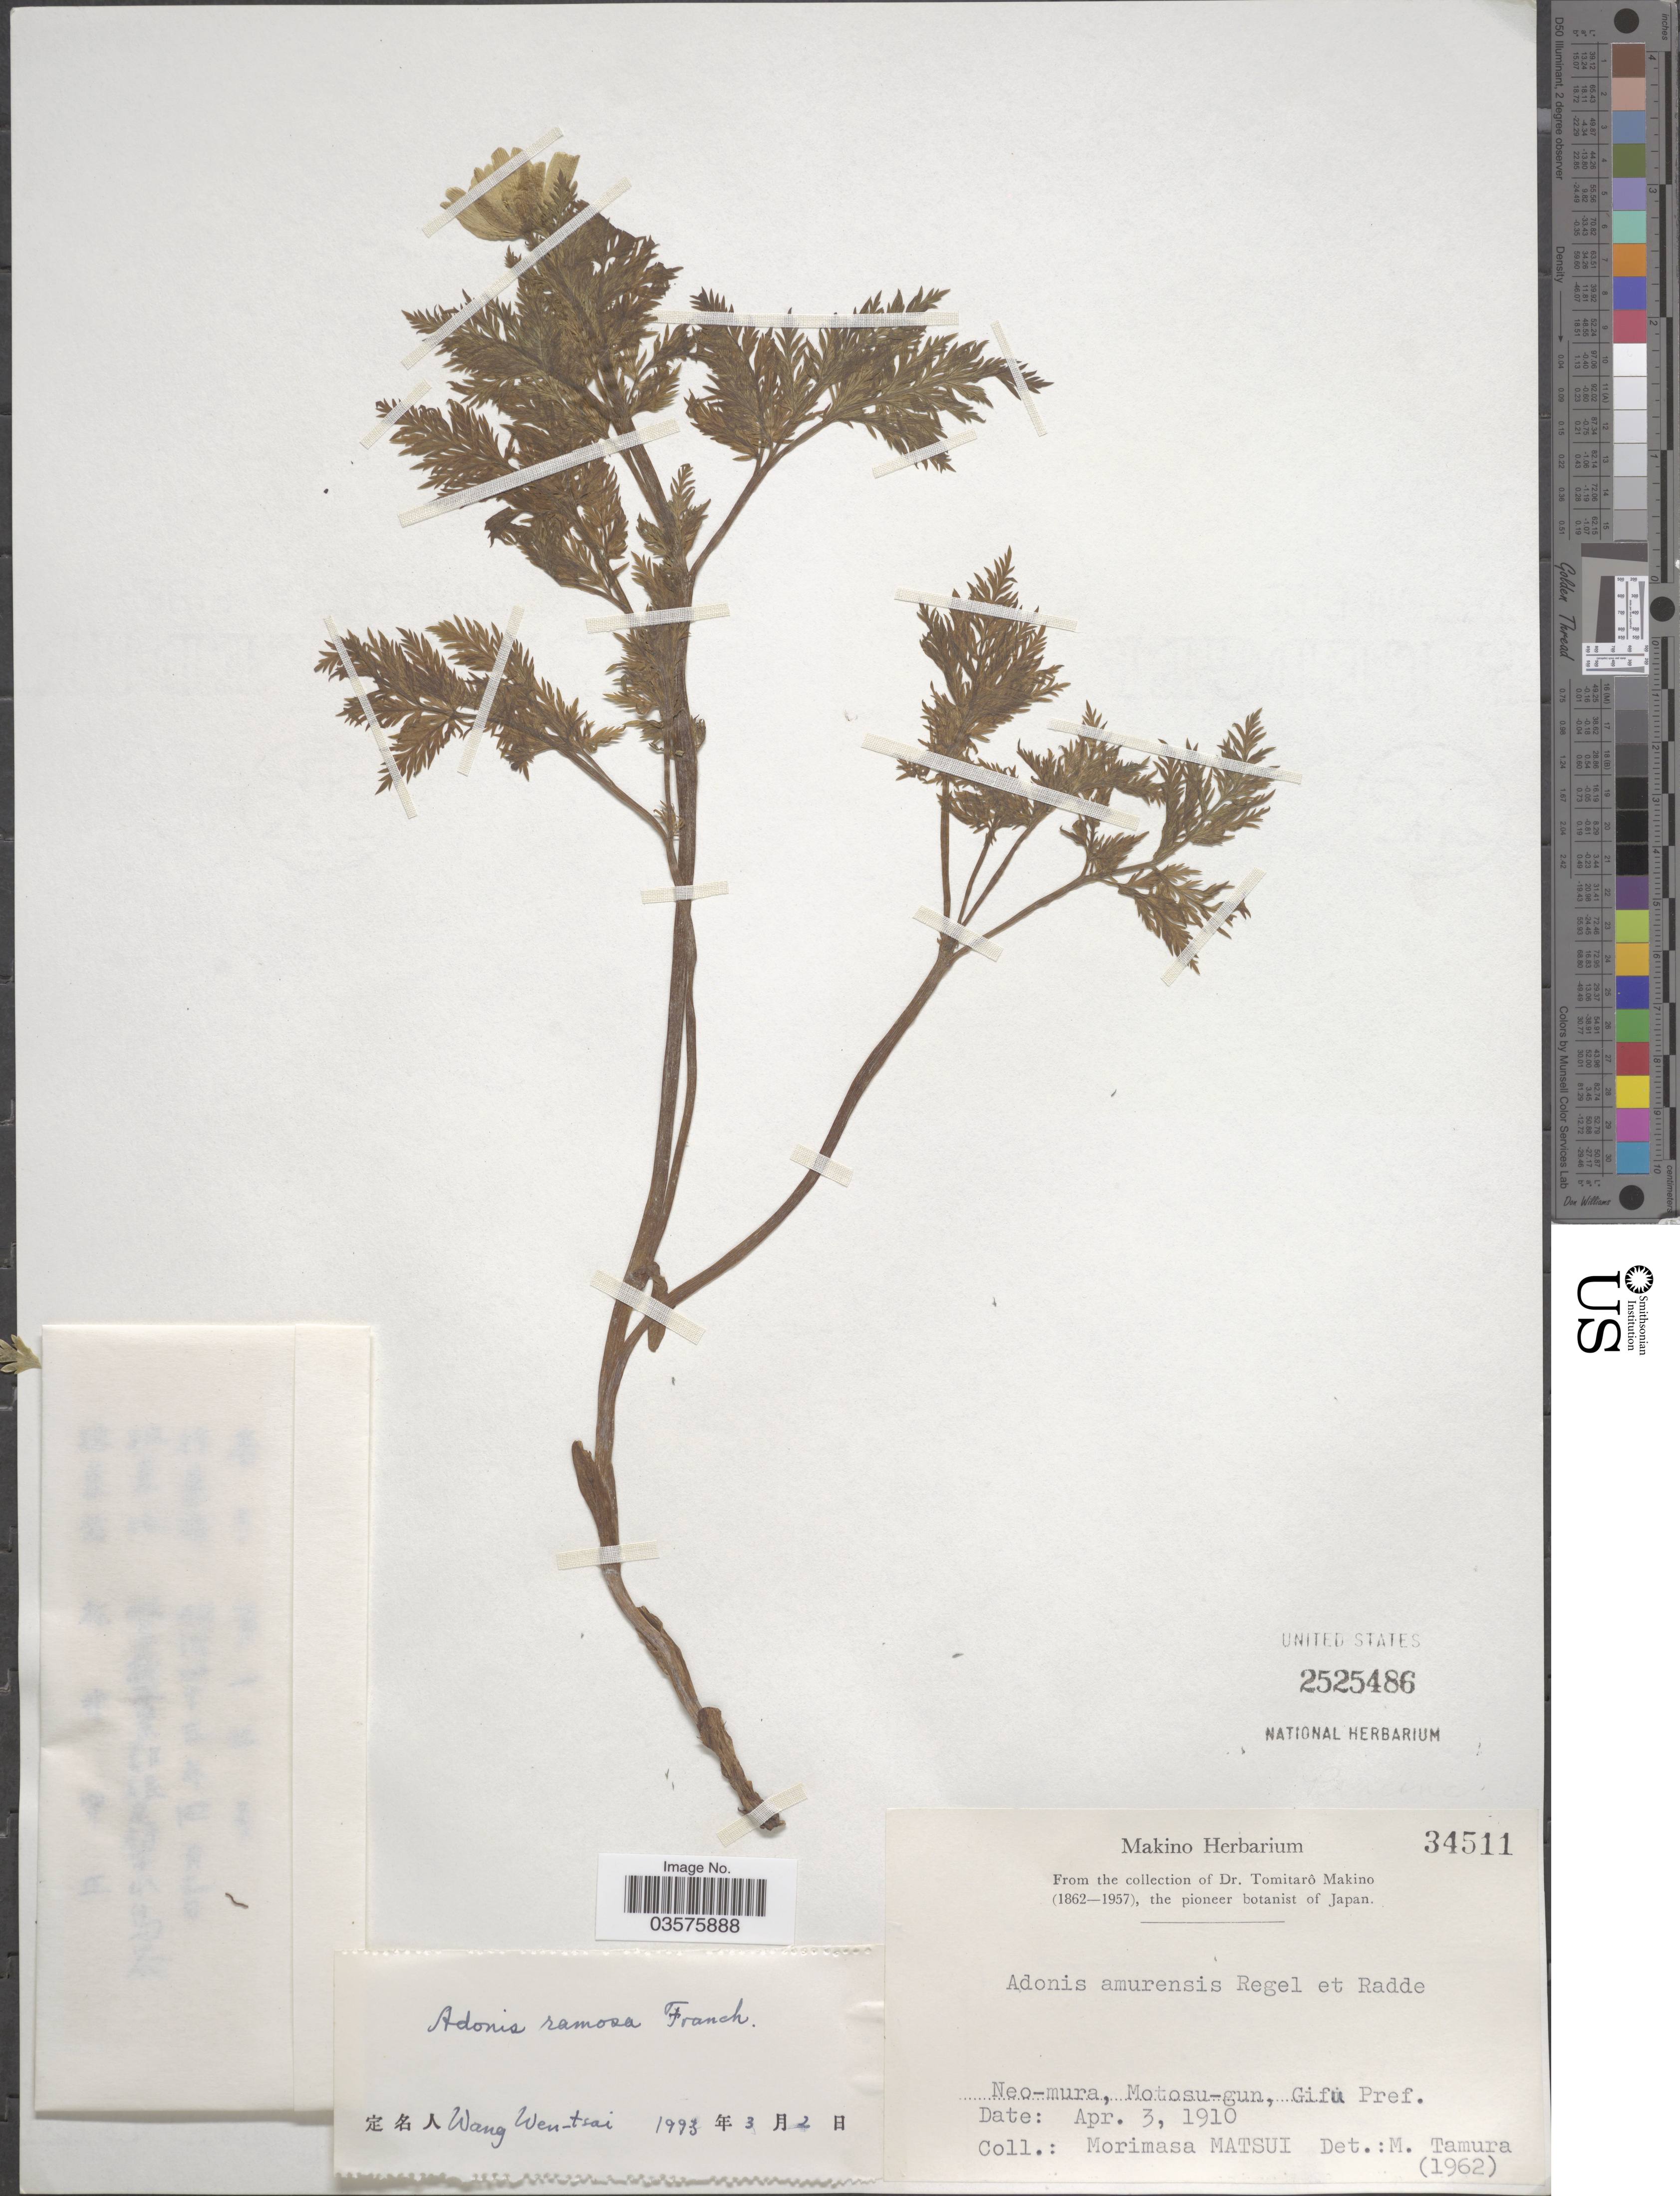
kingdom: Plantae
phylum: Tracheophyta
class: Magnoliopsida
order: Ranunculales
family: Ranunculaceae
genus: Adonis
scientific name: Adonis ramosa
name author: Franch.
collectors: M. Matsui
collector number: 34511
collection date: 1910-04-03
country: Japan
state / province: Gihu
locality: Neo-mura, Motosu-gun, Gifu Pref.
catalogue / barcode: US 2525486